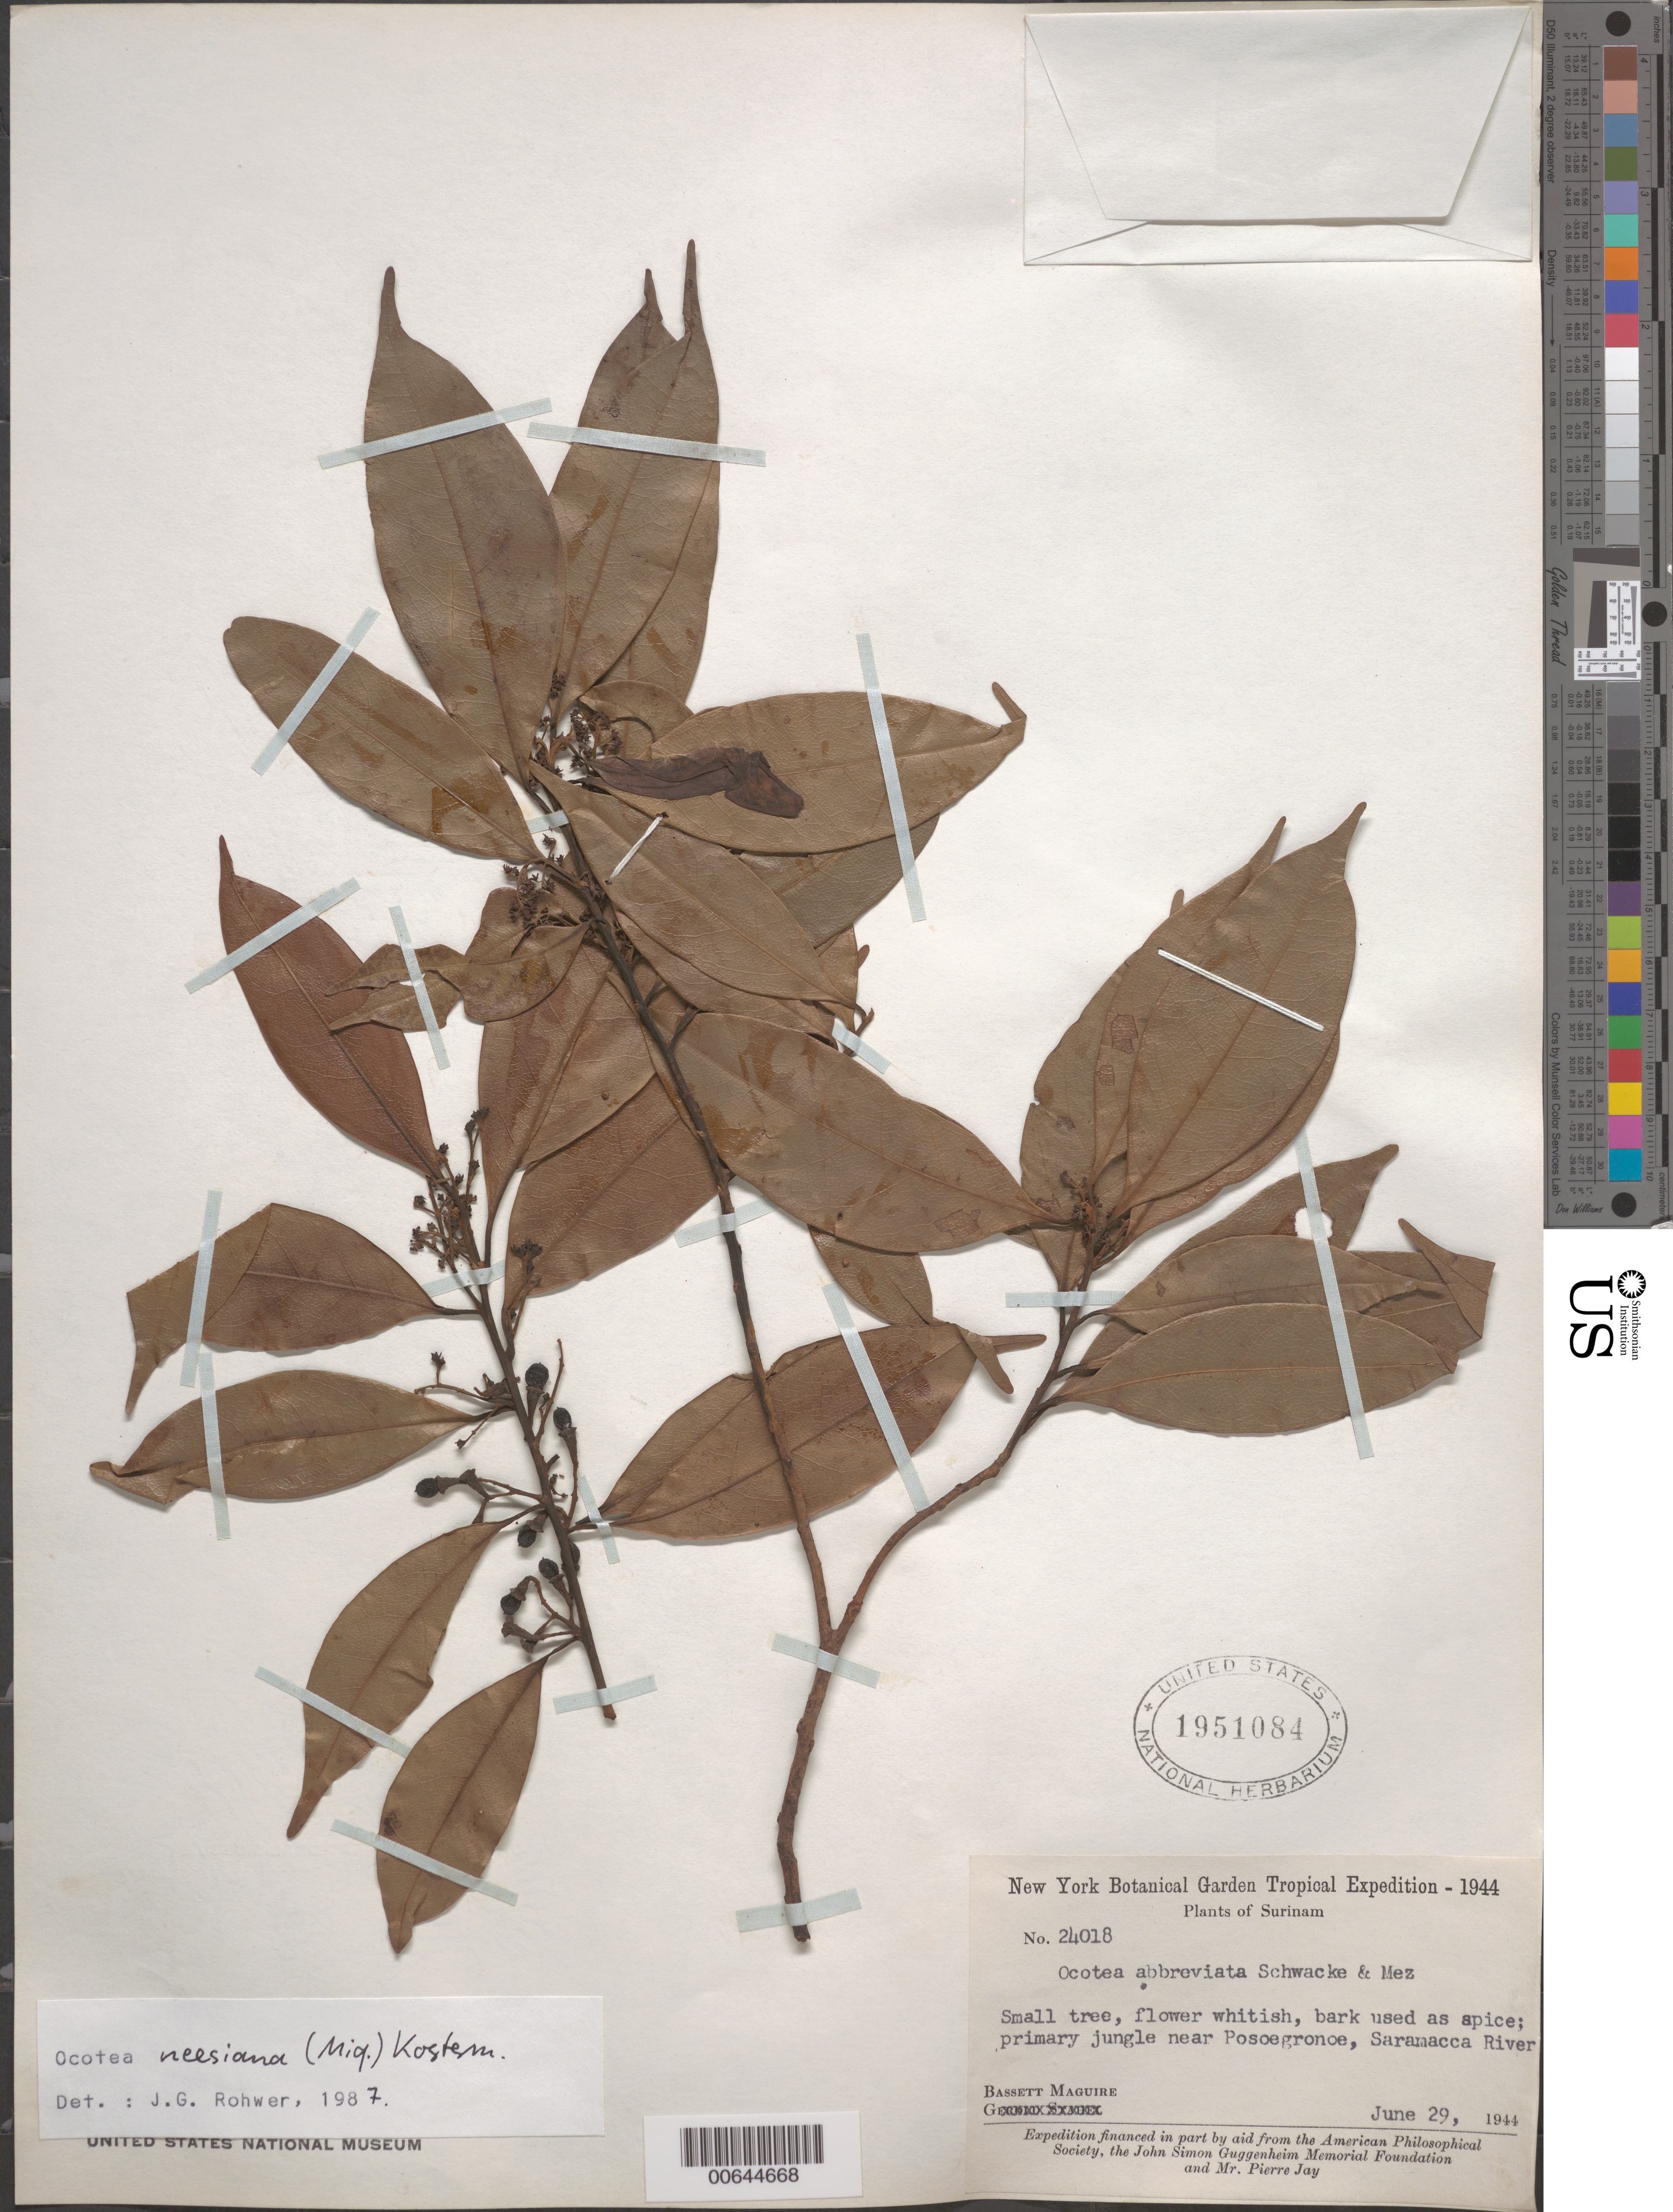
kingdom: Plantae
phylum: Tracheophyta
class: Magnoliopsida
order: Laurales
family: Lauraceae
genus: Ocotea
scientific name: Ocotea neesiana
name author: (Miq.) Kosterm.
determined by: Rohwer, J. G.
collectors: B. Maguire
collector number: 24018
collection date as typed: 29-Jun-44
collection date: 1944-06-29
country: Suriname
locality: Saramacca River Headwaters, Posoegronoe Village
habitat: Primary jungle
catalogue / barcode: US 1951084